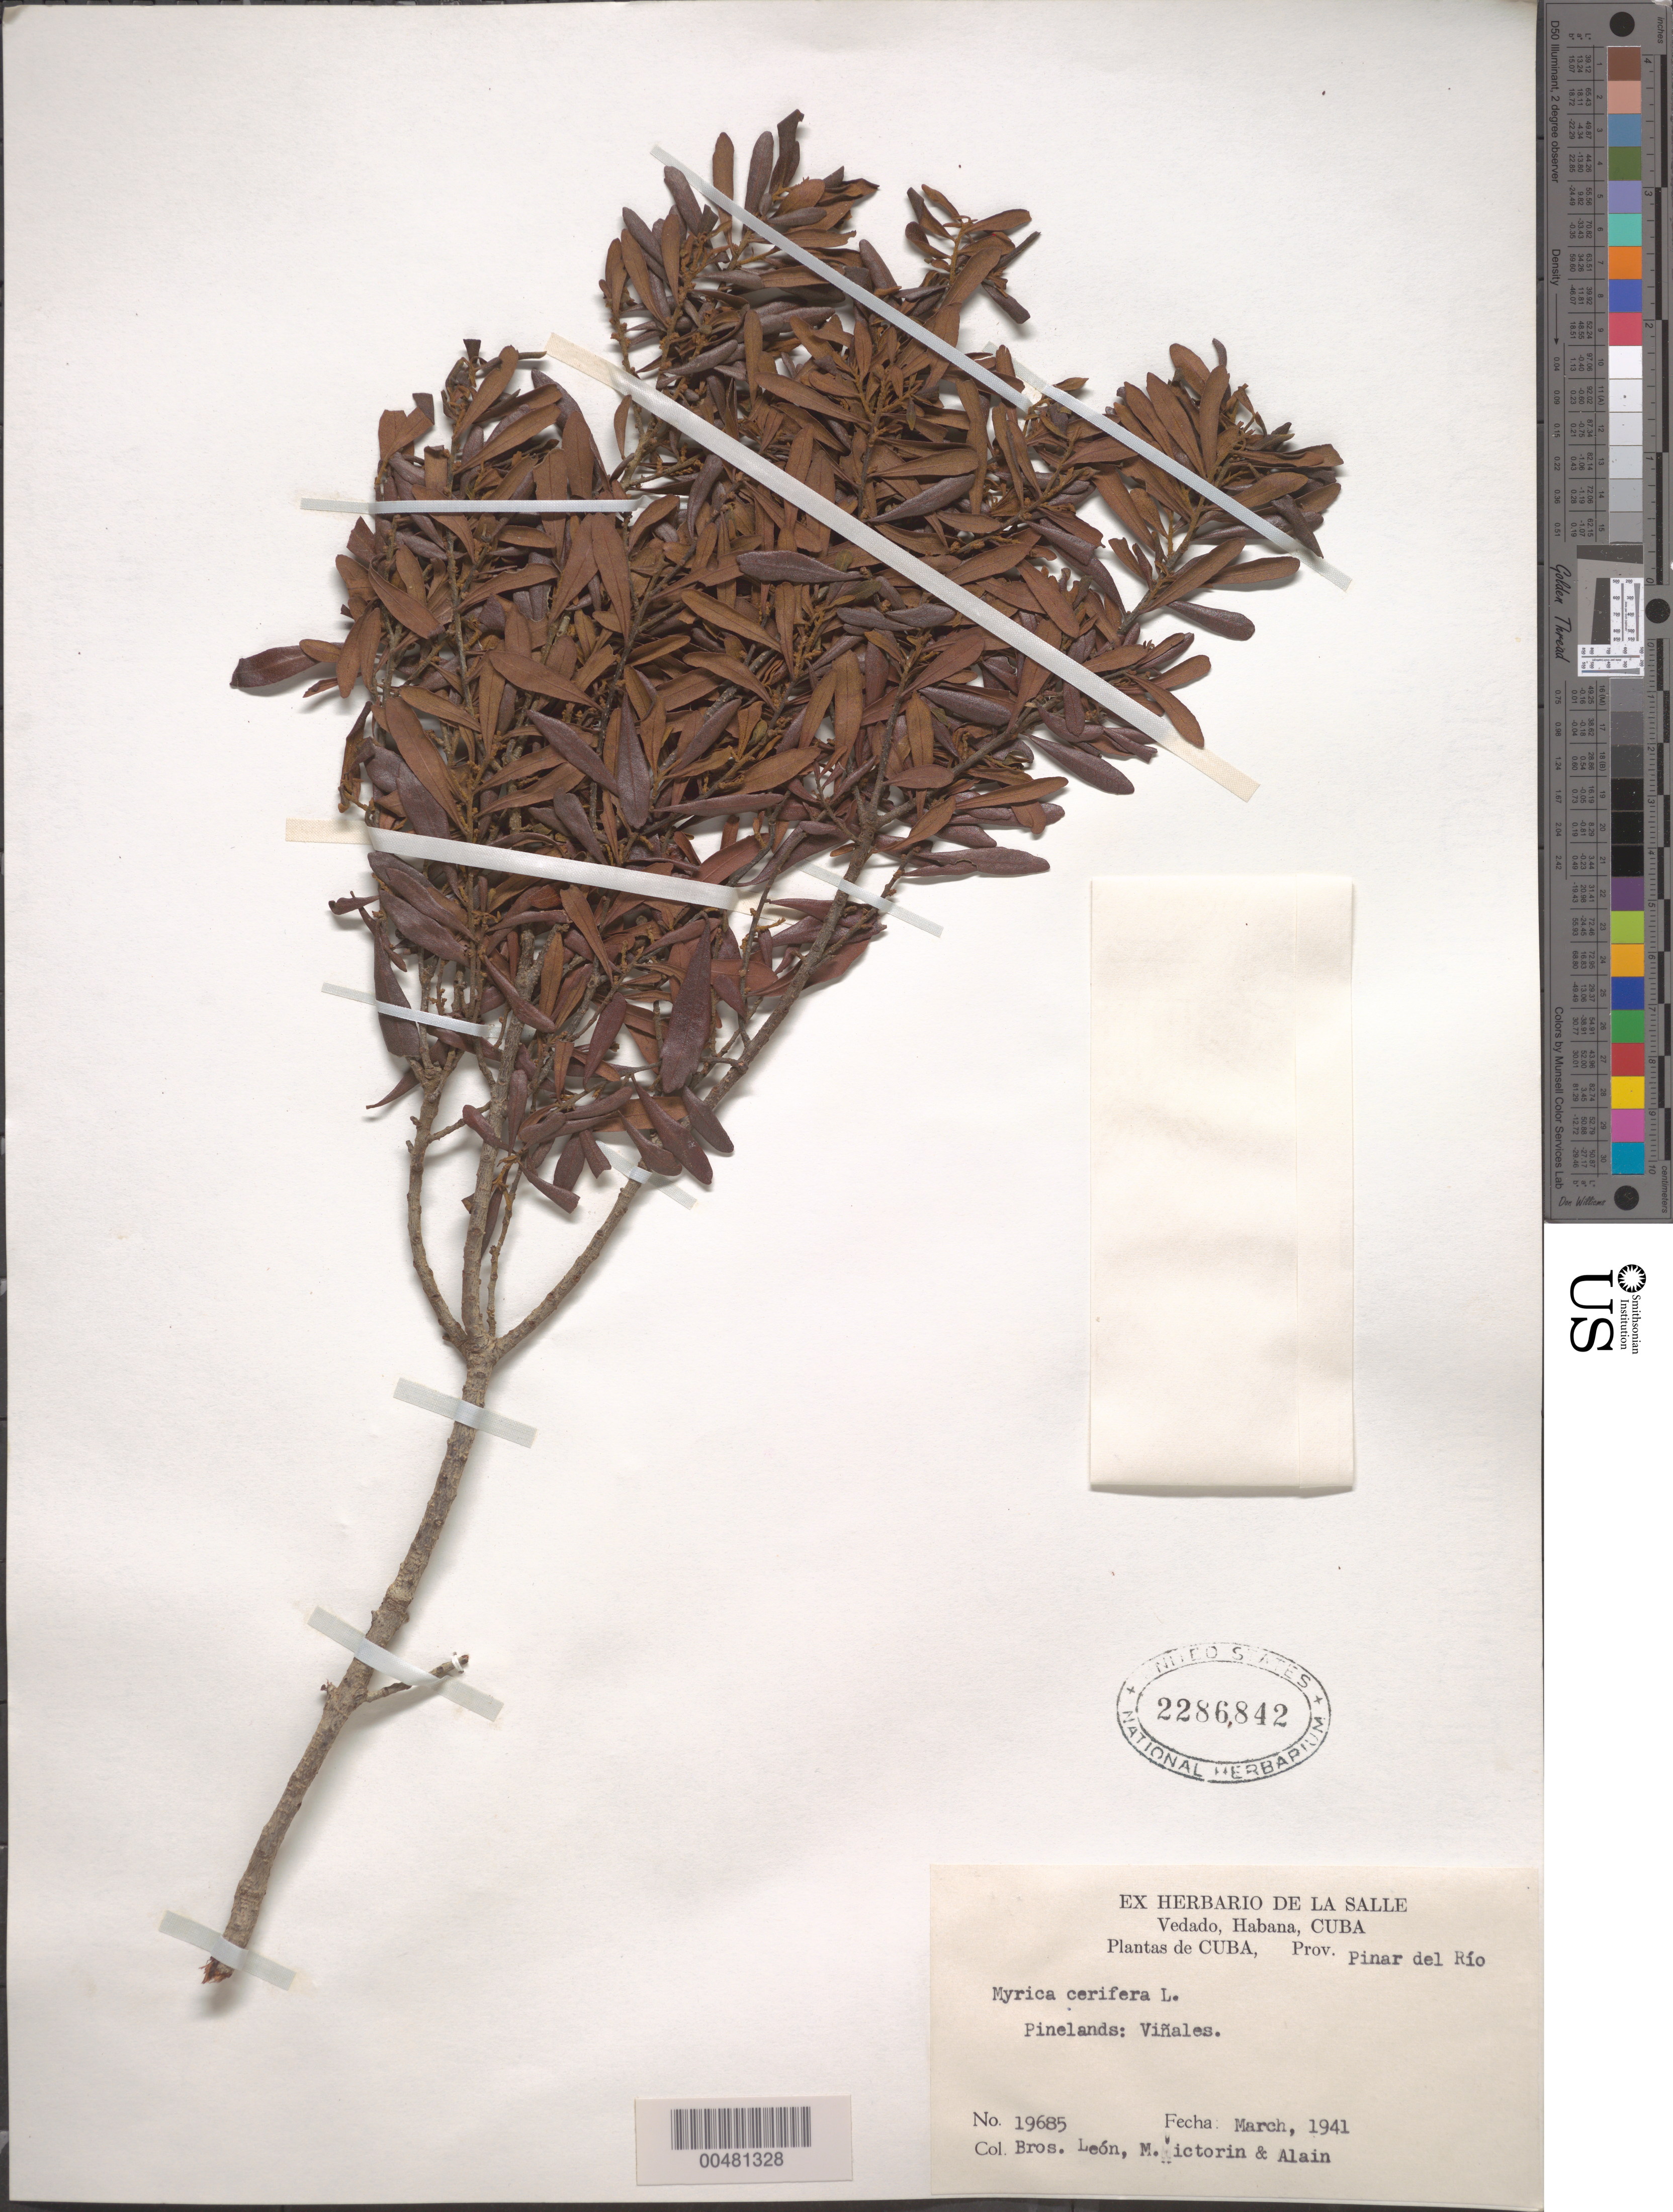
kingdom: Plantae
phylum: Tracheophyta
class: Magnoliopsida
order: Fagales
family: Myricaceae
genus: Morella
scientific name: Morella punctata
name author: (Griseb.) J. Herb.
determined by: Strong, Mark T., (BOT), Smithsonian Institution - National Museum of Natural History (UNITED STATES)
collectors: Bro. León, Fr. Marie-Victorin & A. H. Liogier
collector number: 19685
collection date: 1941-03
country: Cuba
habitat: Pinelands.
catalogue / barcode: US 2286842